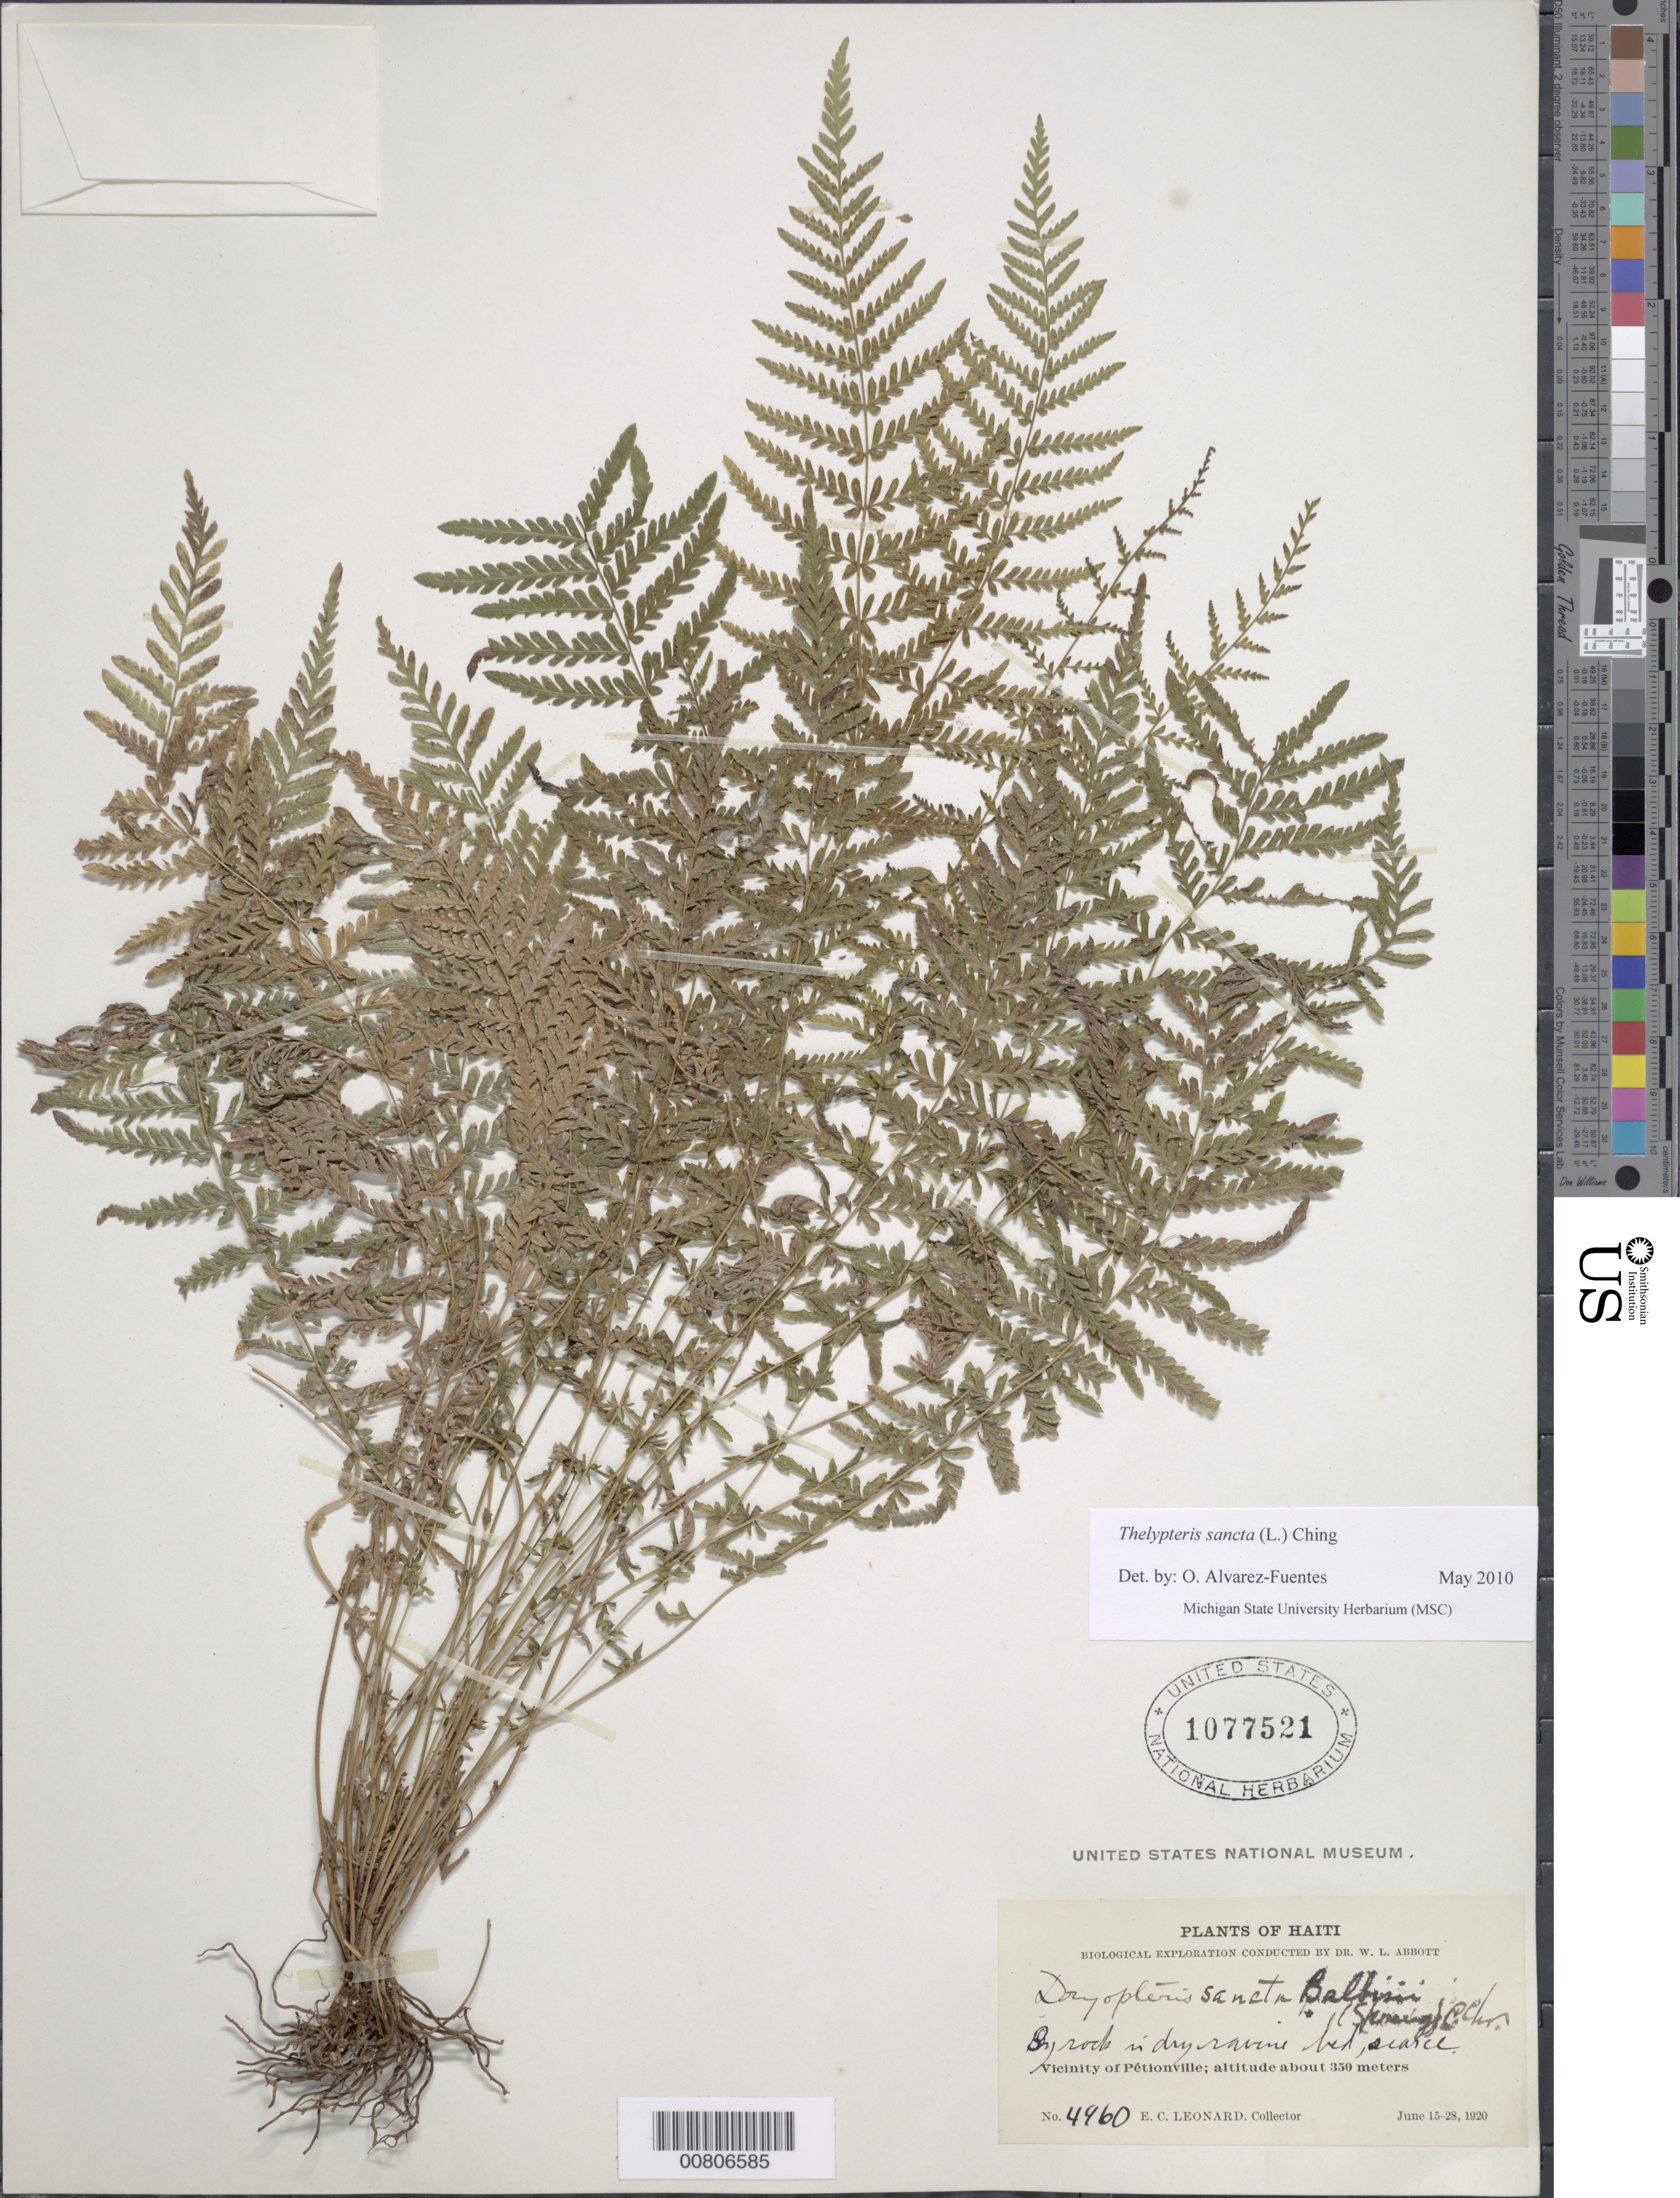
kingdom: Plantae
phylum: Tracheophyta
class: Polypodiopsida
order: Polypodiales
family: Thelypteridaceae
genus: Amauropelta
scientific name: Amauropelta sancta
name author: (L.) Pic. Serm.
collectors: E. C. Leonard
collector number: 4960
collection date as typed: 15 Jun 1920 to 28 Jun 1920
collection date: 1920-06-15/1920-06-28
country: Haiti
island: Hispaniola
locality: Pétionville vicinity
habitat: By rock in dry ravine bed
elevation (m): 350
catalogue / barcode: US 1077521